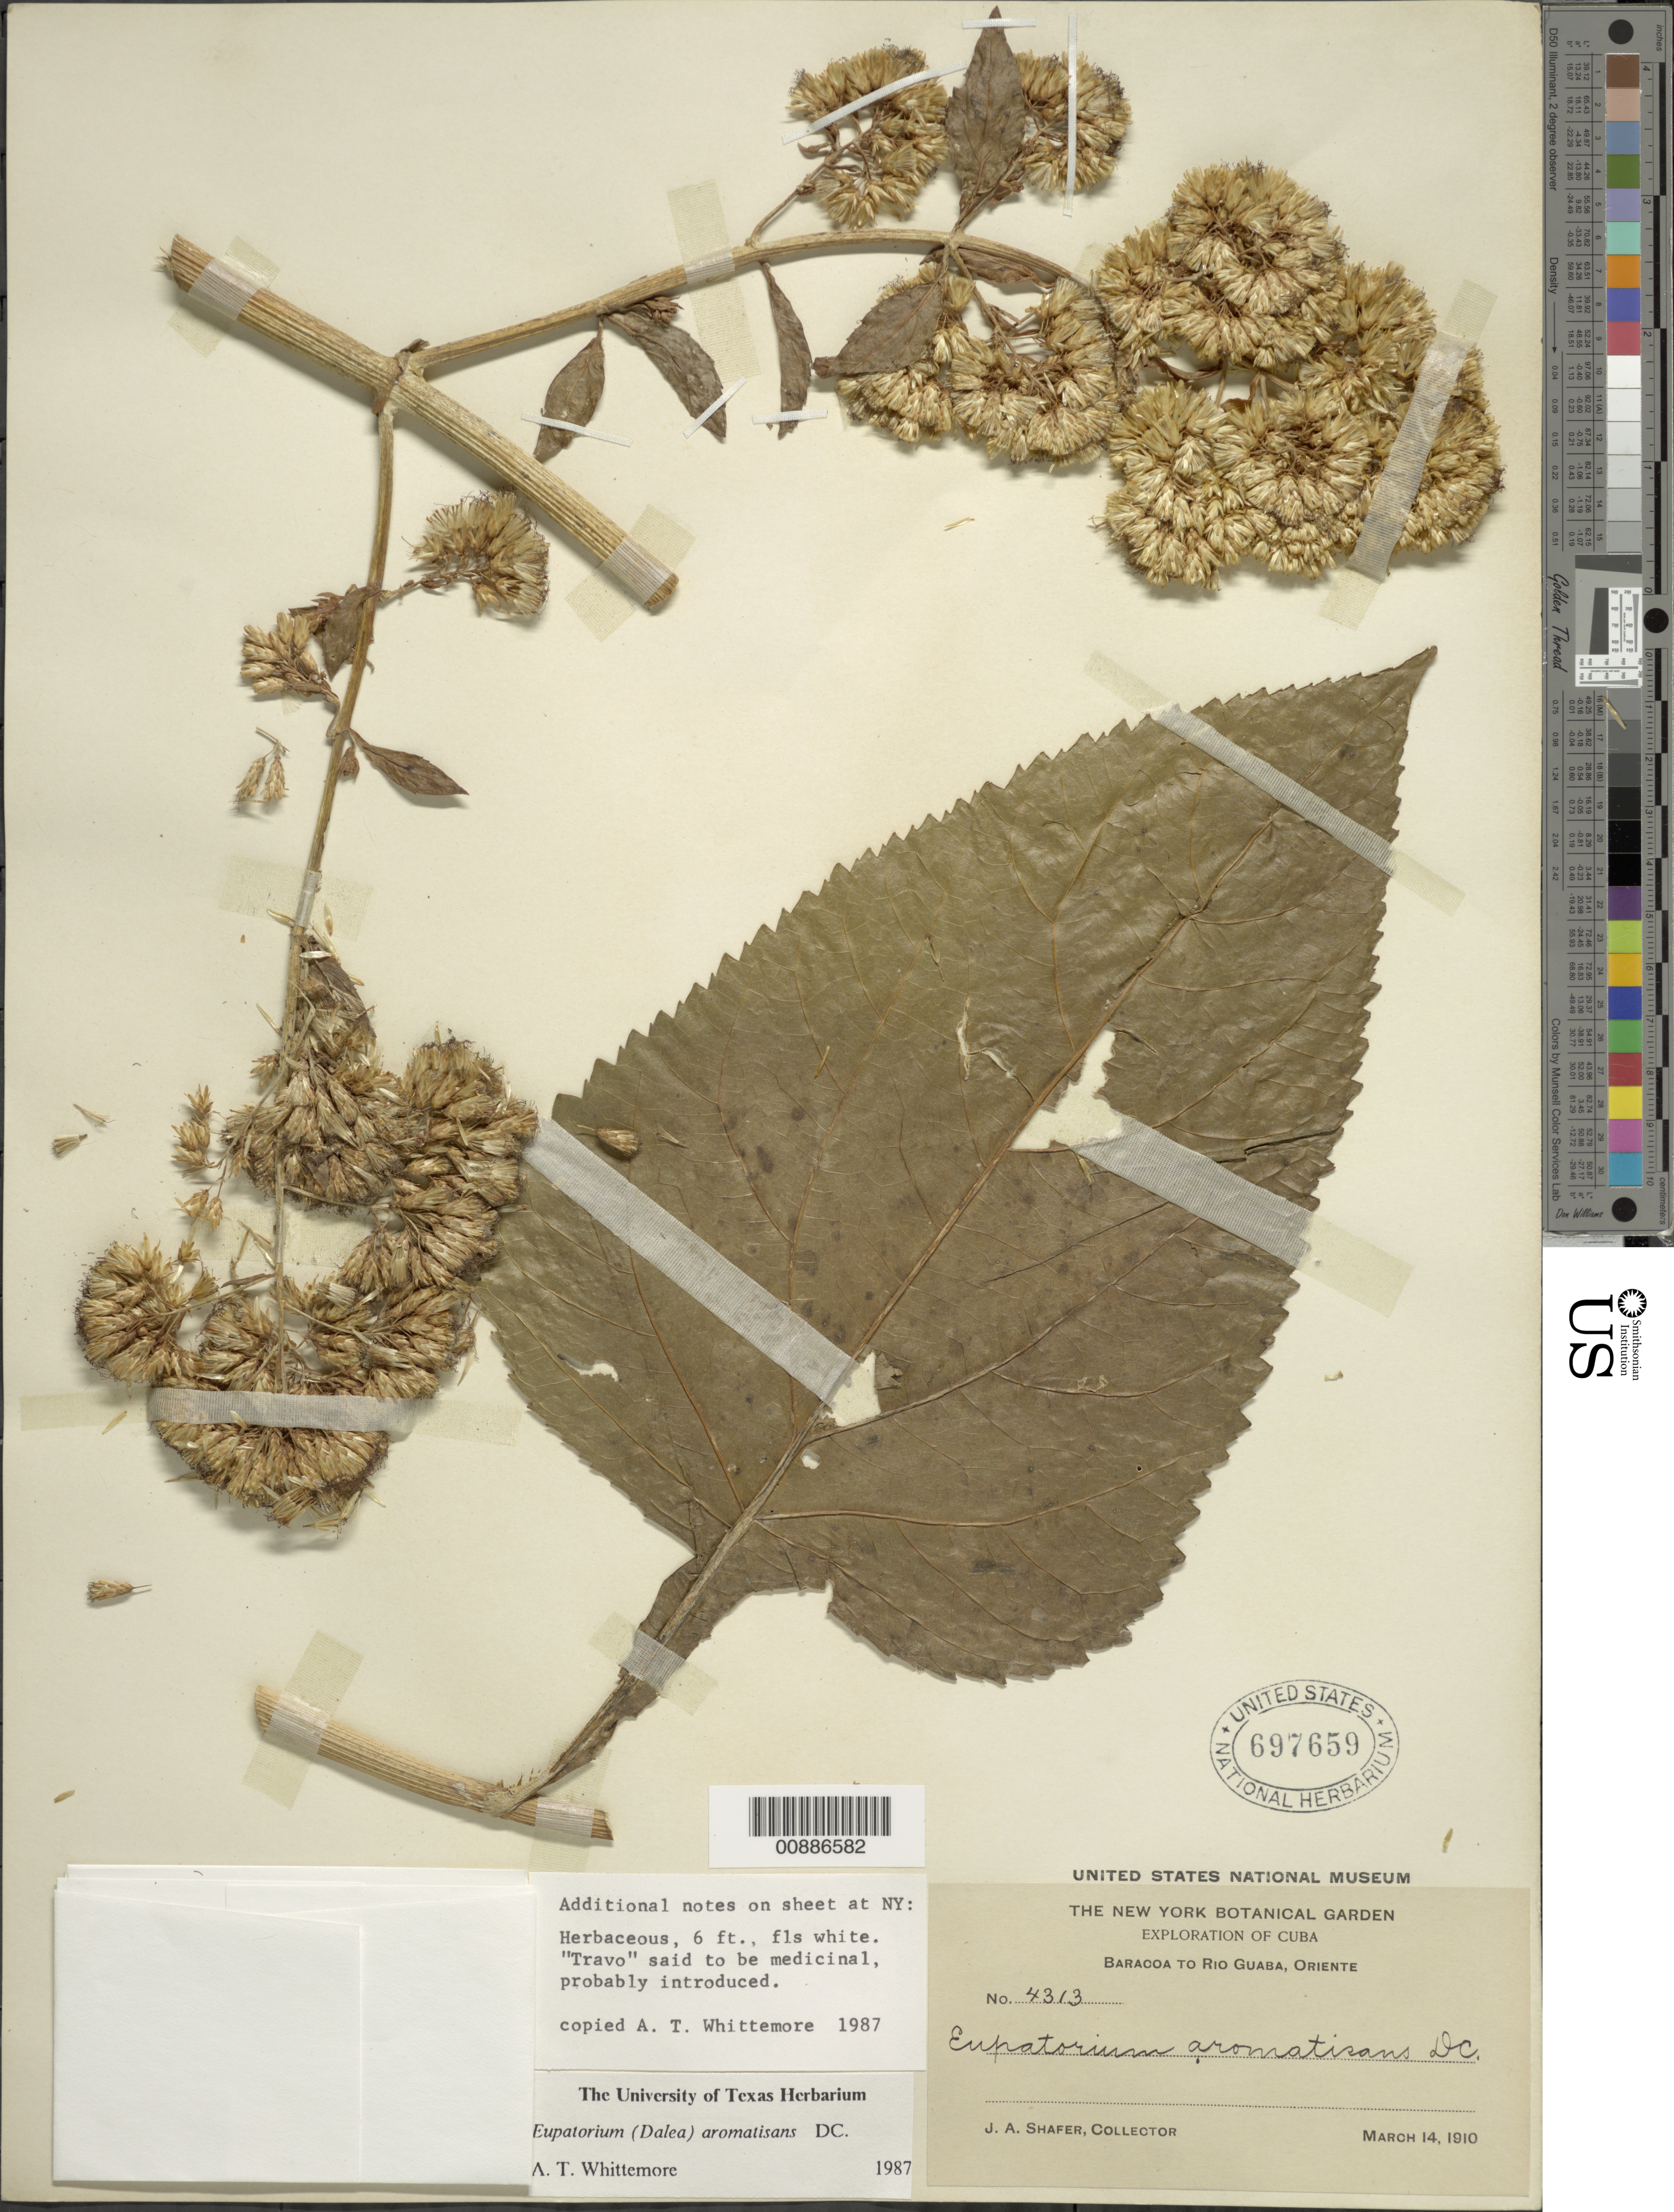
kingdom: Plantae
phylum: Tracheophyta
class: Magnoliopsida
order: Asterales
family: Asteraceae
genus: Critonia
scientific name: Critonia aromatisans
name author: (DC.) R.M. King & H. Rob.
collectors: J. A. Shafer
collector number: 4313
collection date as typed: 14 Mar 1910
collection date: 1910-03-14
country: Cuba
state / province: Oriente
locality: Baracoa to Rio Guaba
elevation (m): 1200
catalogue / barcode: US 697659